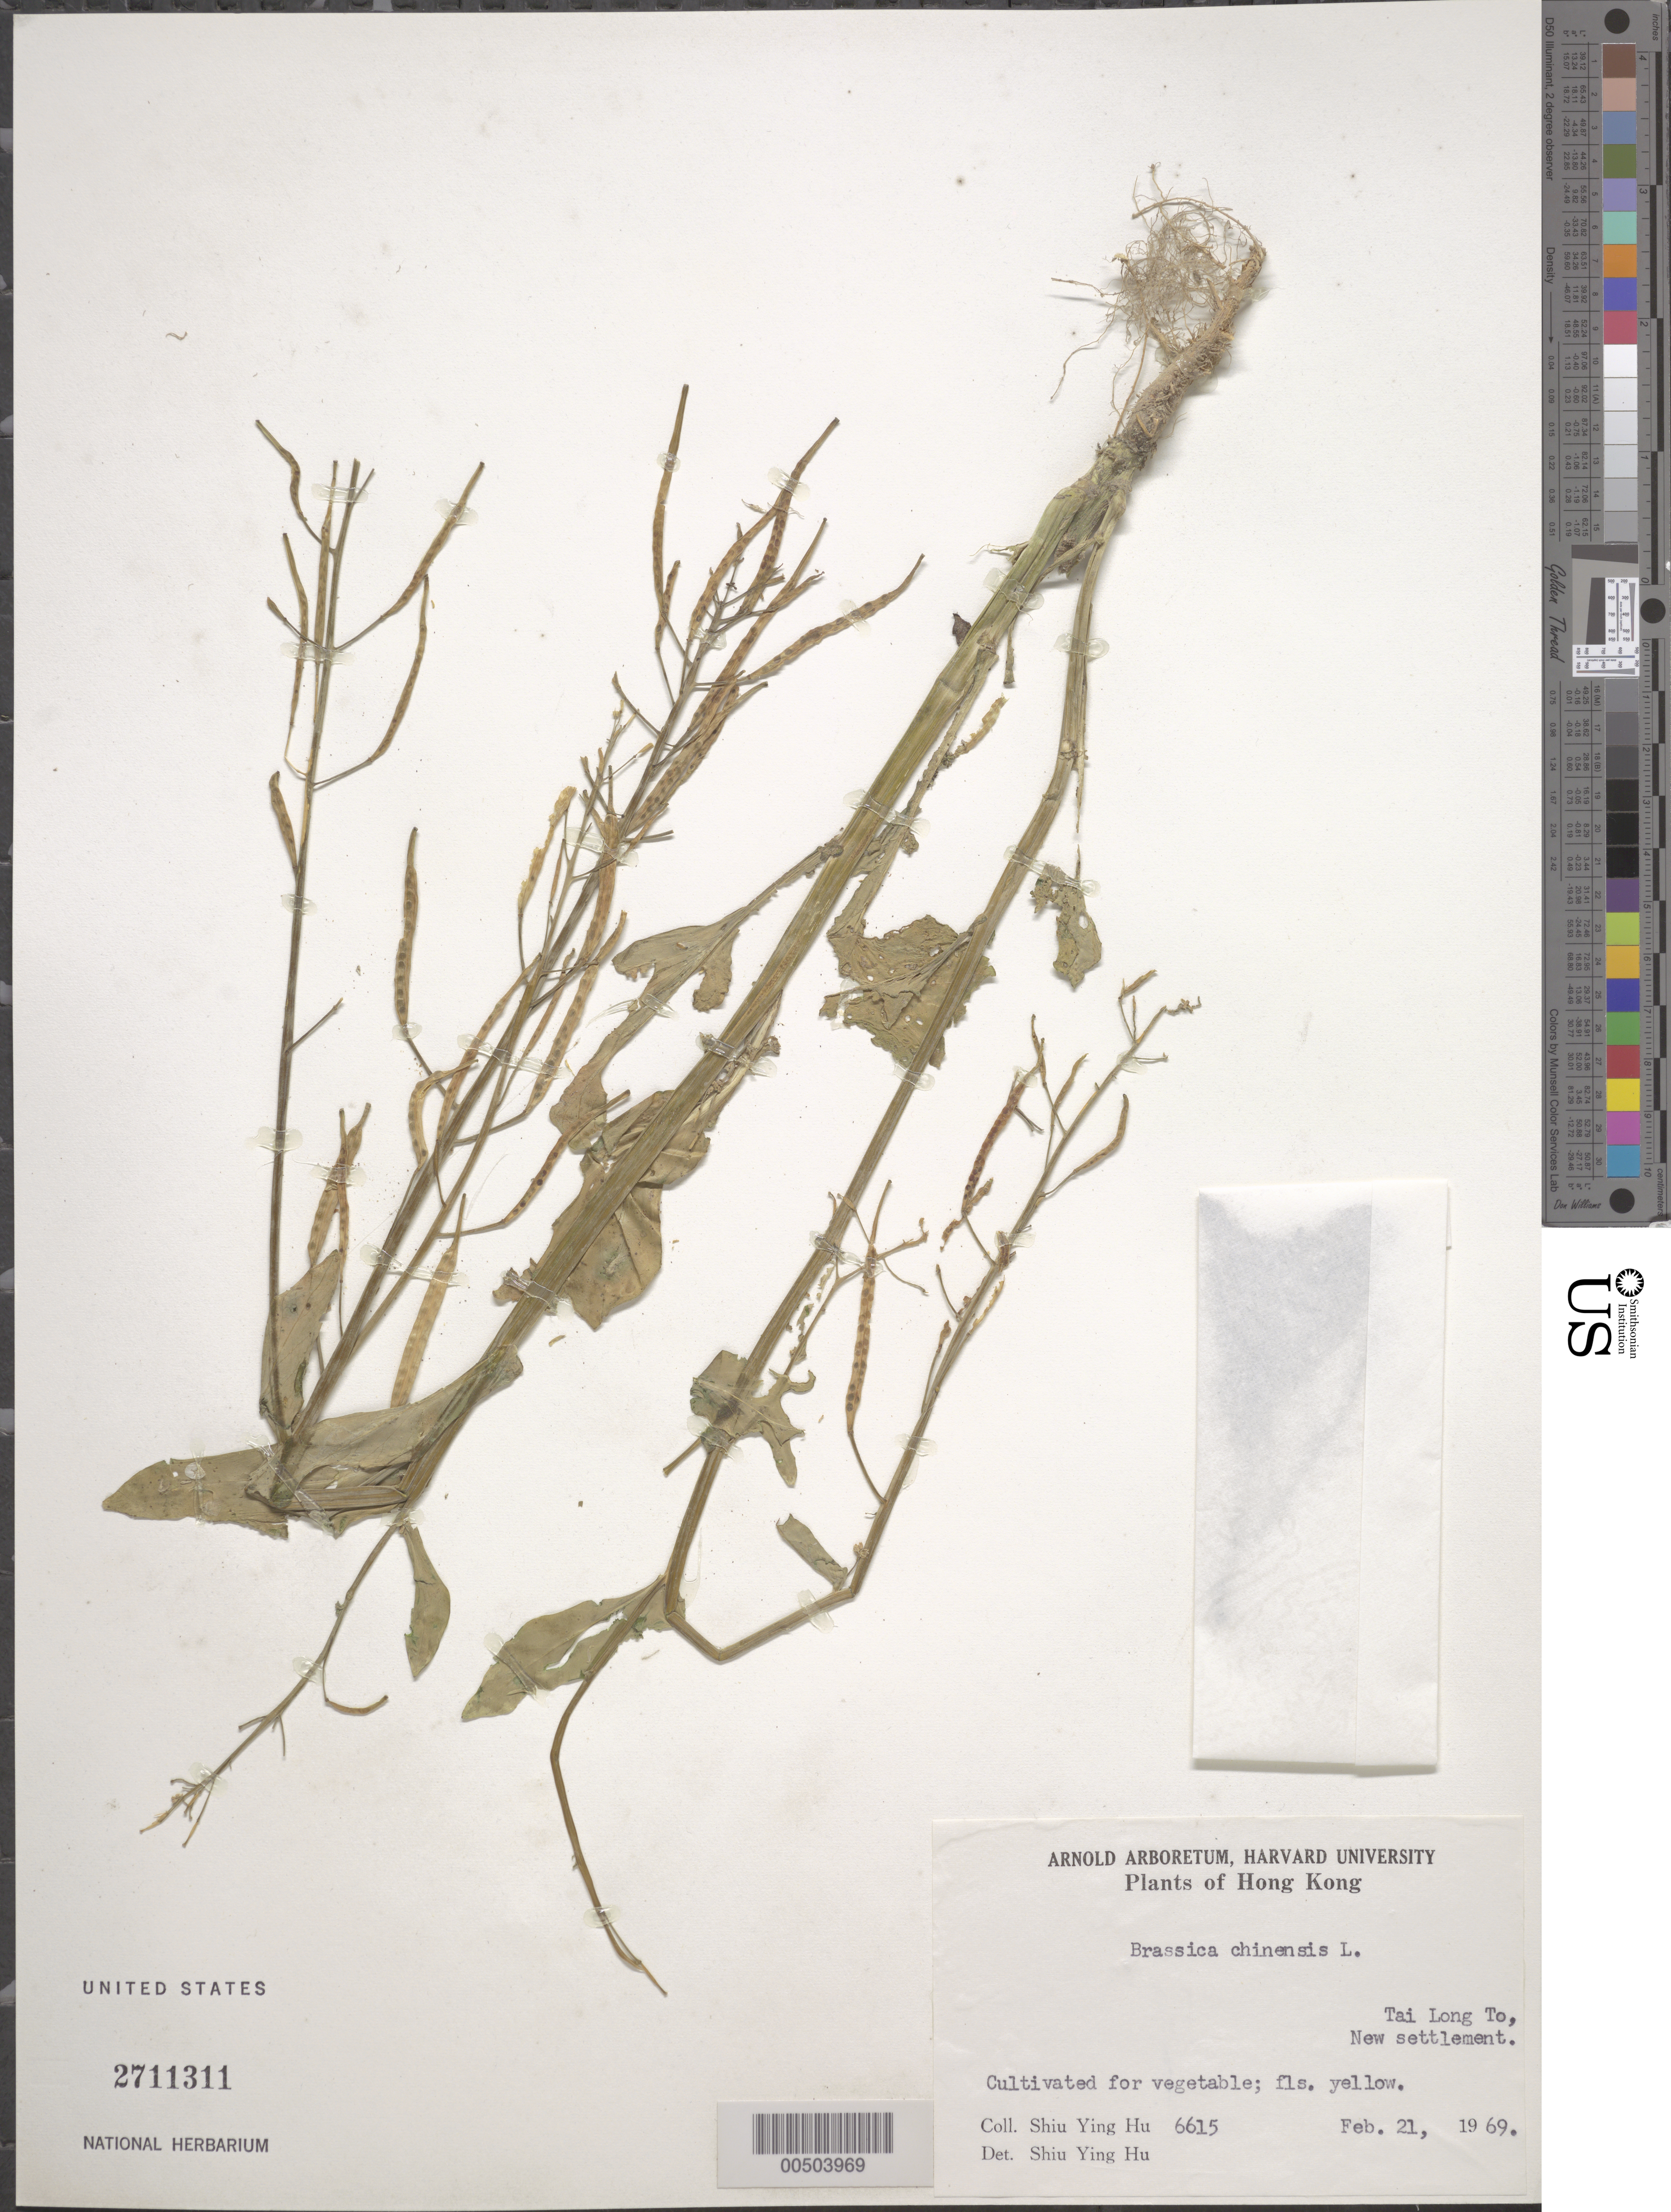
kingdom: Plantae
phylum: Tracheophyta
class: Magnoliopsida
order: Brassicales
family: Brassicaceae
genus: Brassica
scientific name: Brassica chinensis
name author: L.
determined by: Hu, S. Y.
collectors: S. Y. Hu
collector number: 6615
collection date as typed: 21 Feb 1969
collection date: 1969-02-21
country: China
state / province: Hong Kong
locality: Tai Long to, New settlement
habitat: Cultivated for vegetable; fls. yellow.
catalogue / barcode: US 2711311